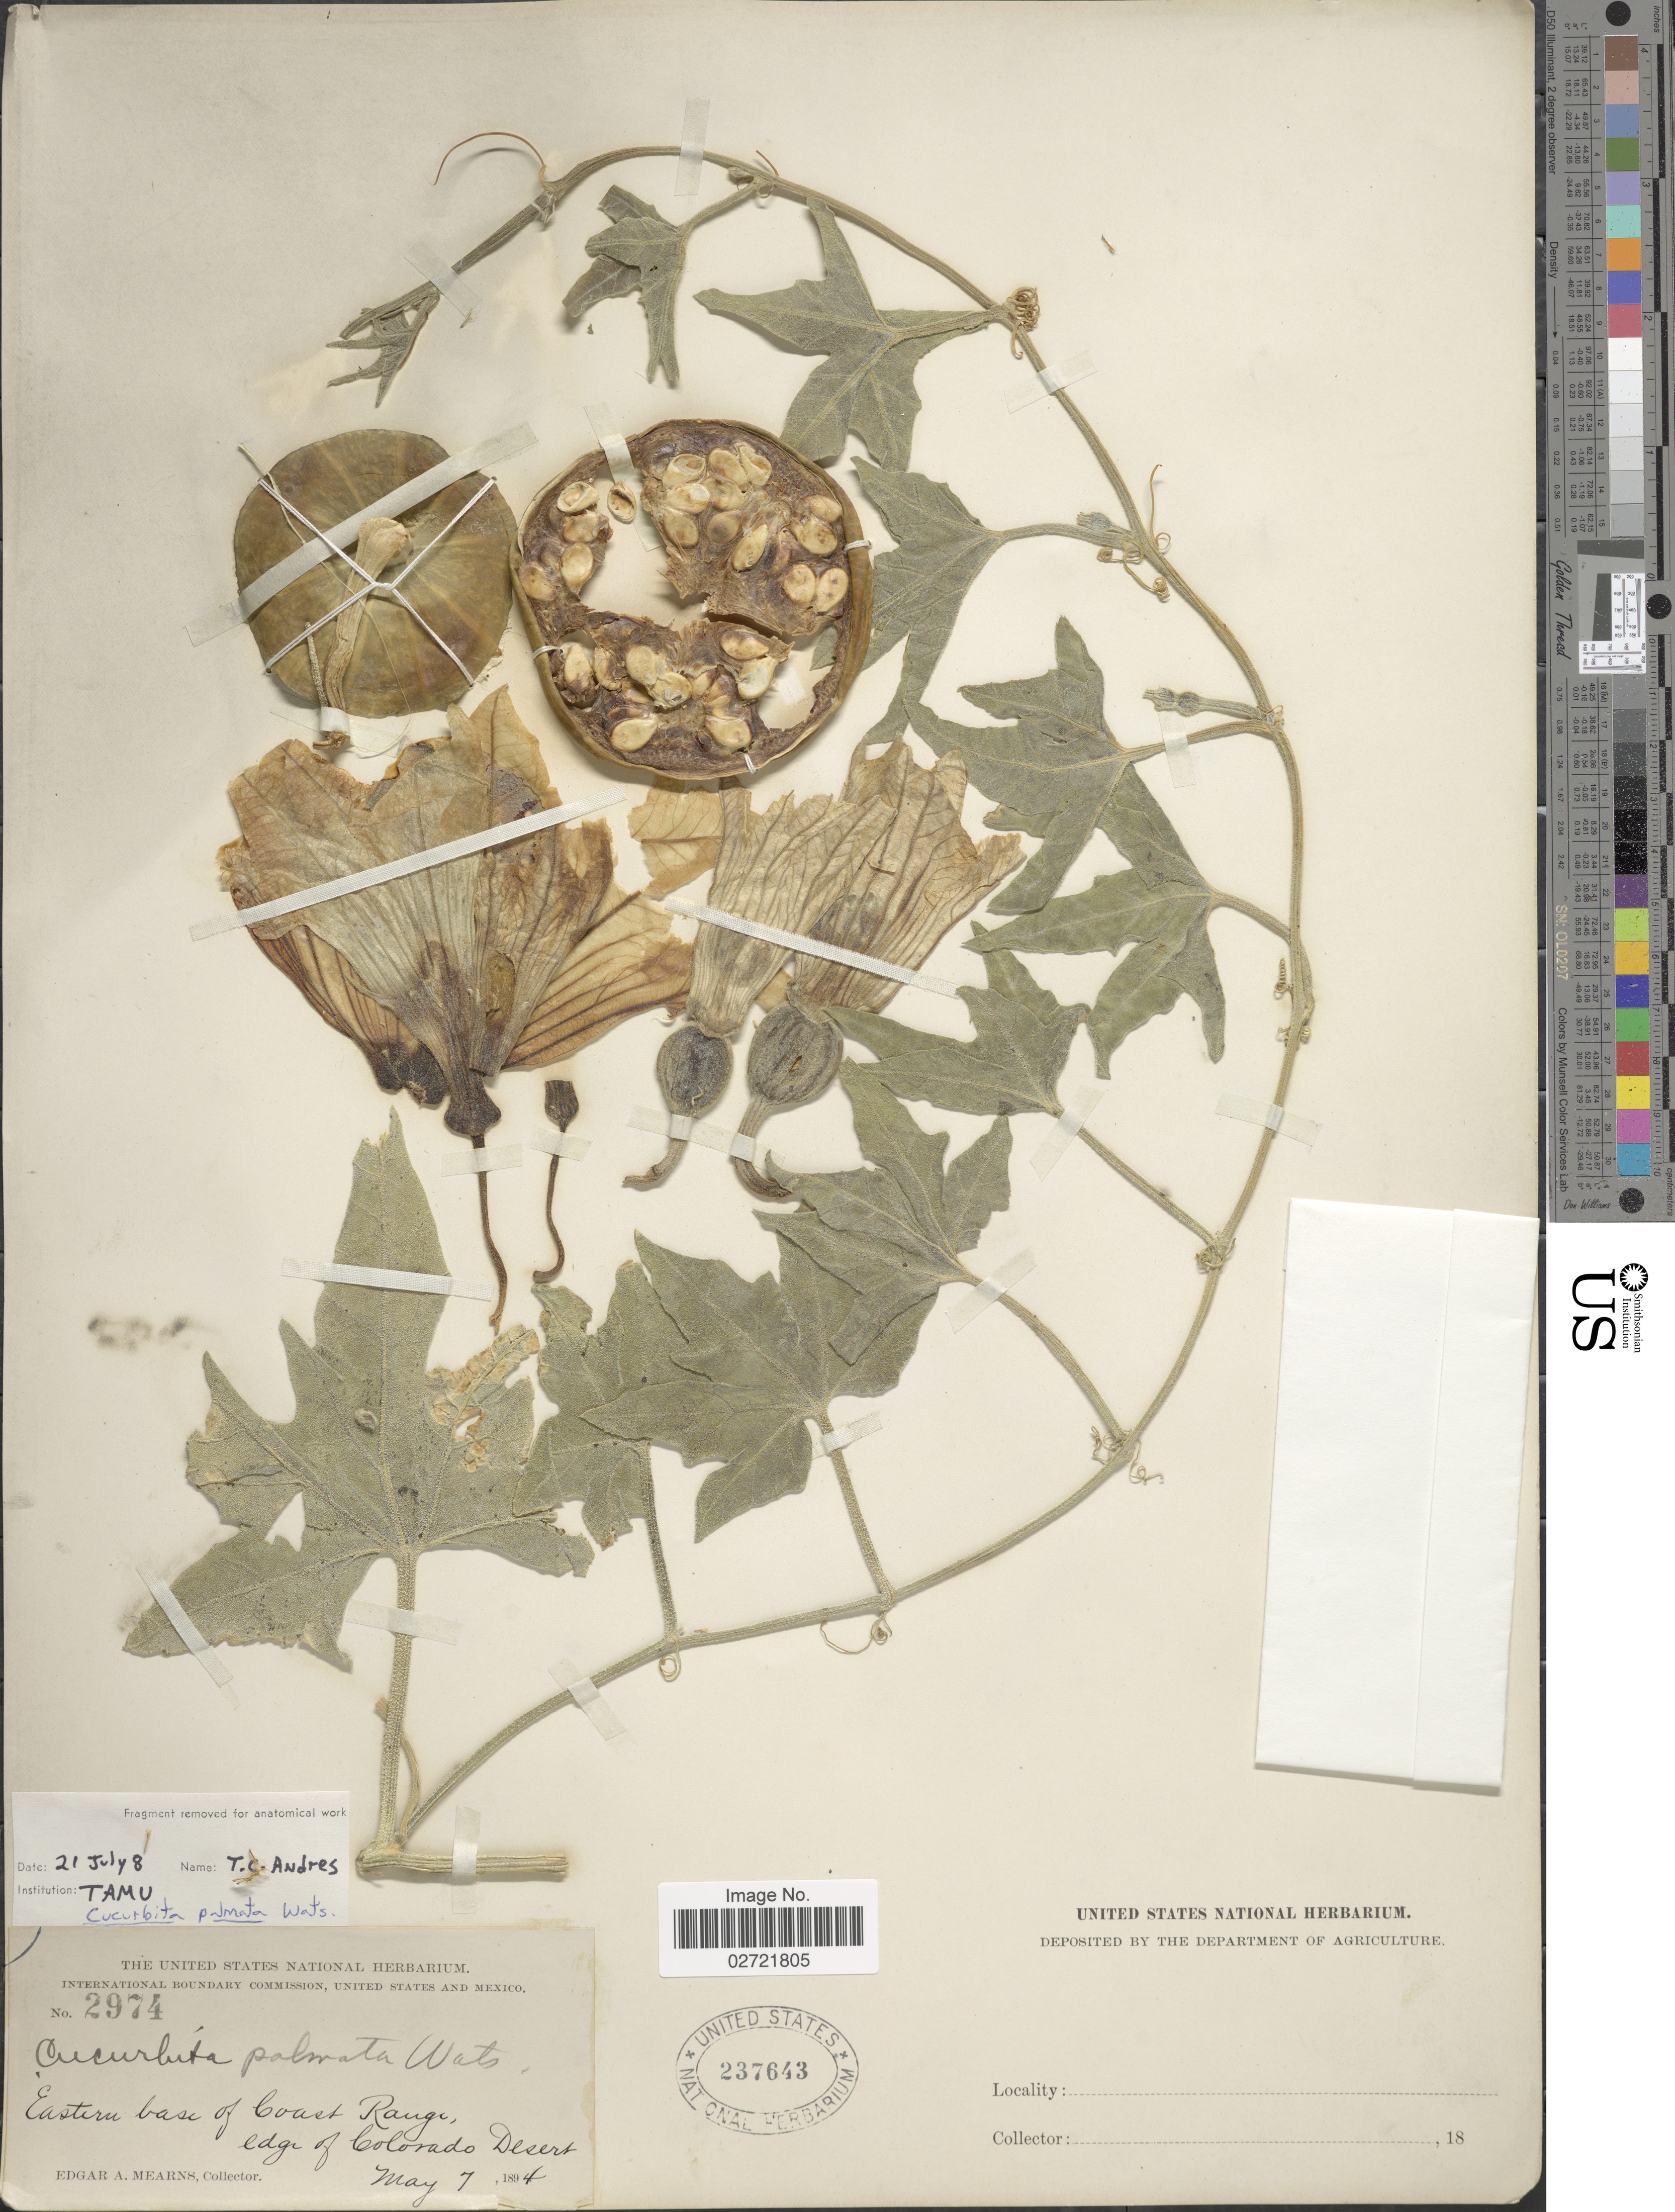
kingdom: Plantae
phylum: Tracheophyta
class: Magnoliopsida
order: Cucurbitales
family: Cucurbitaceae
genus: Cucurbita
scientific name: Cucurbita palmata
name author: S. Watson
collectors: E. A. Mearns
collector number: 2974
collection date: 1894-05-07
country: United States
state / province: Colorado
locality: Eastern base of Coast Range, edge of Colorado Desert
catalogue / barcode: US 237643